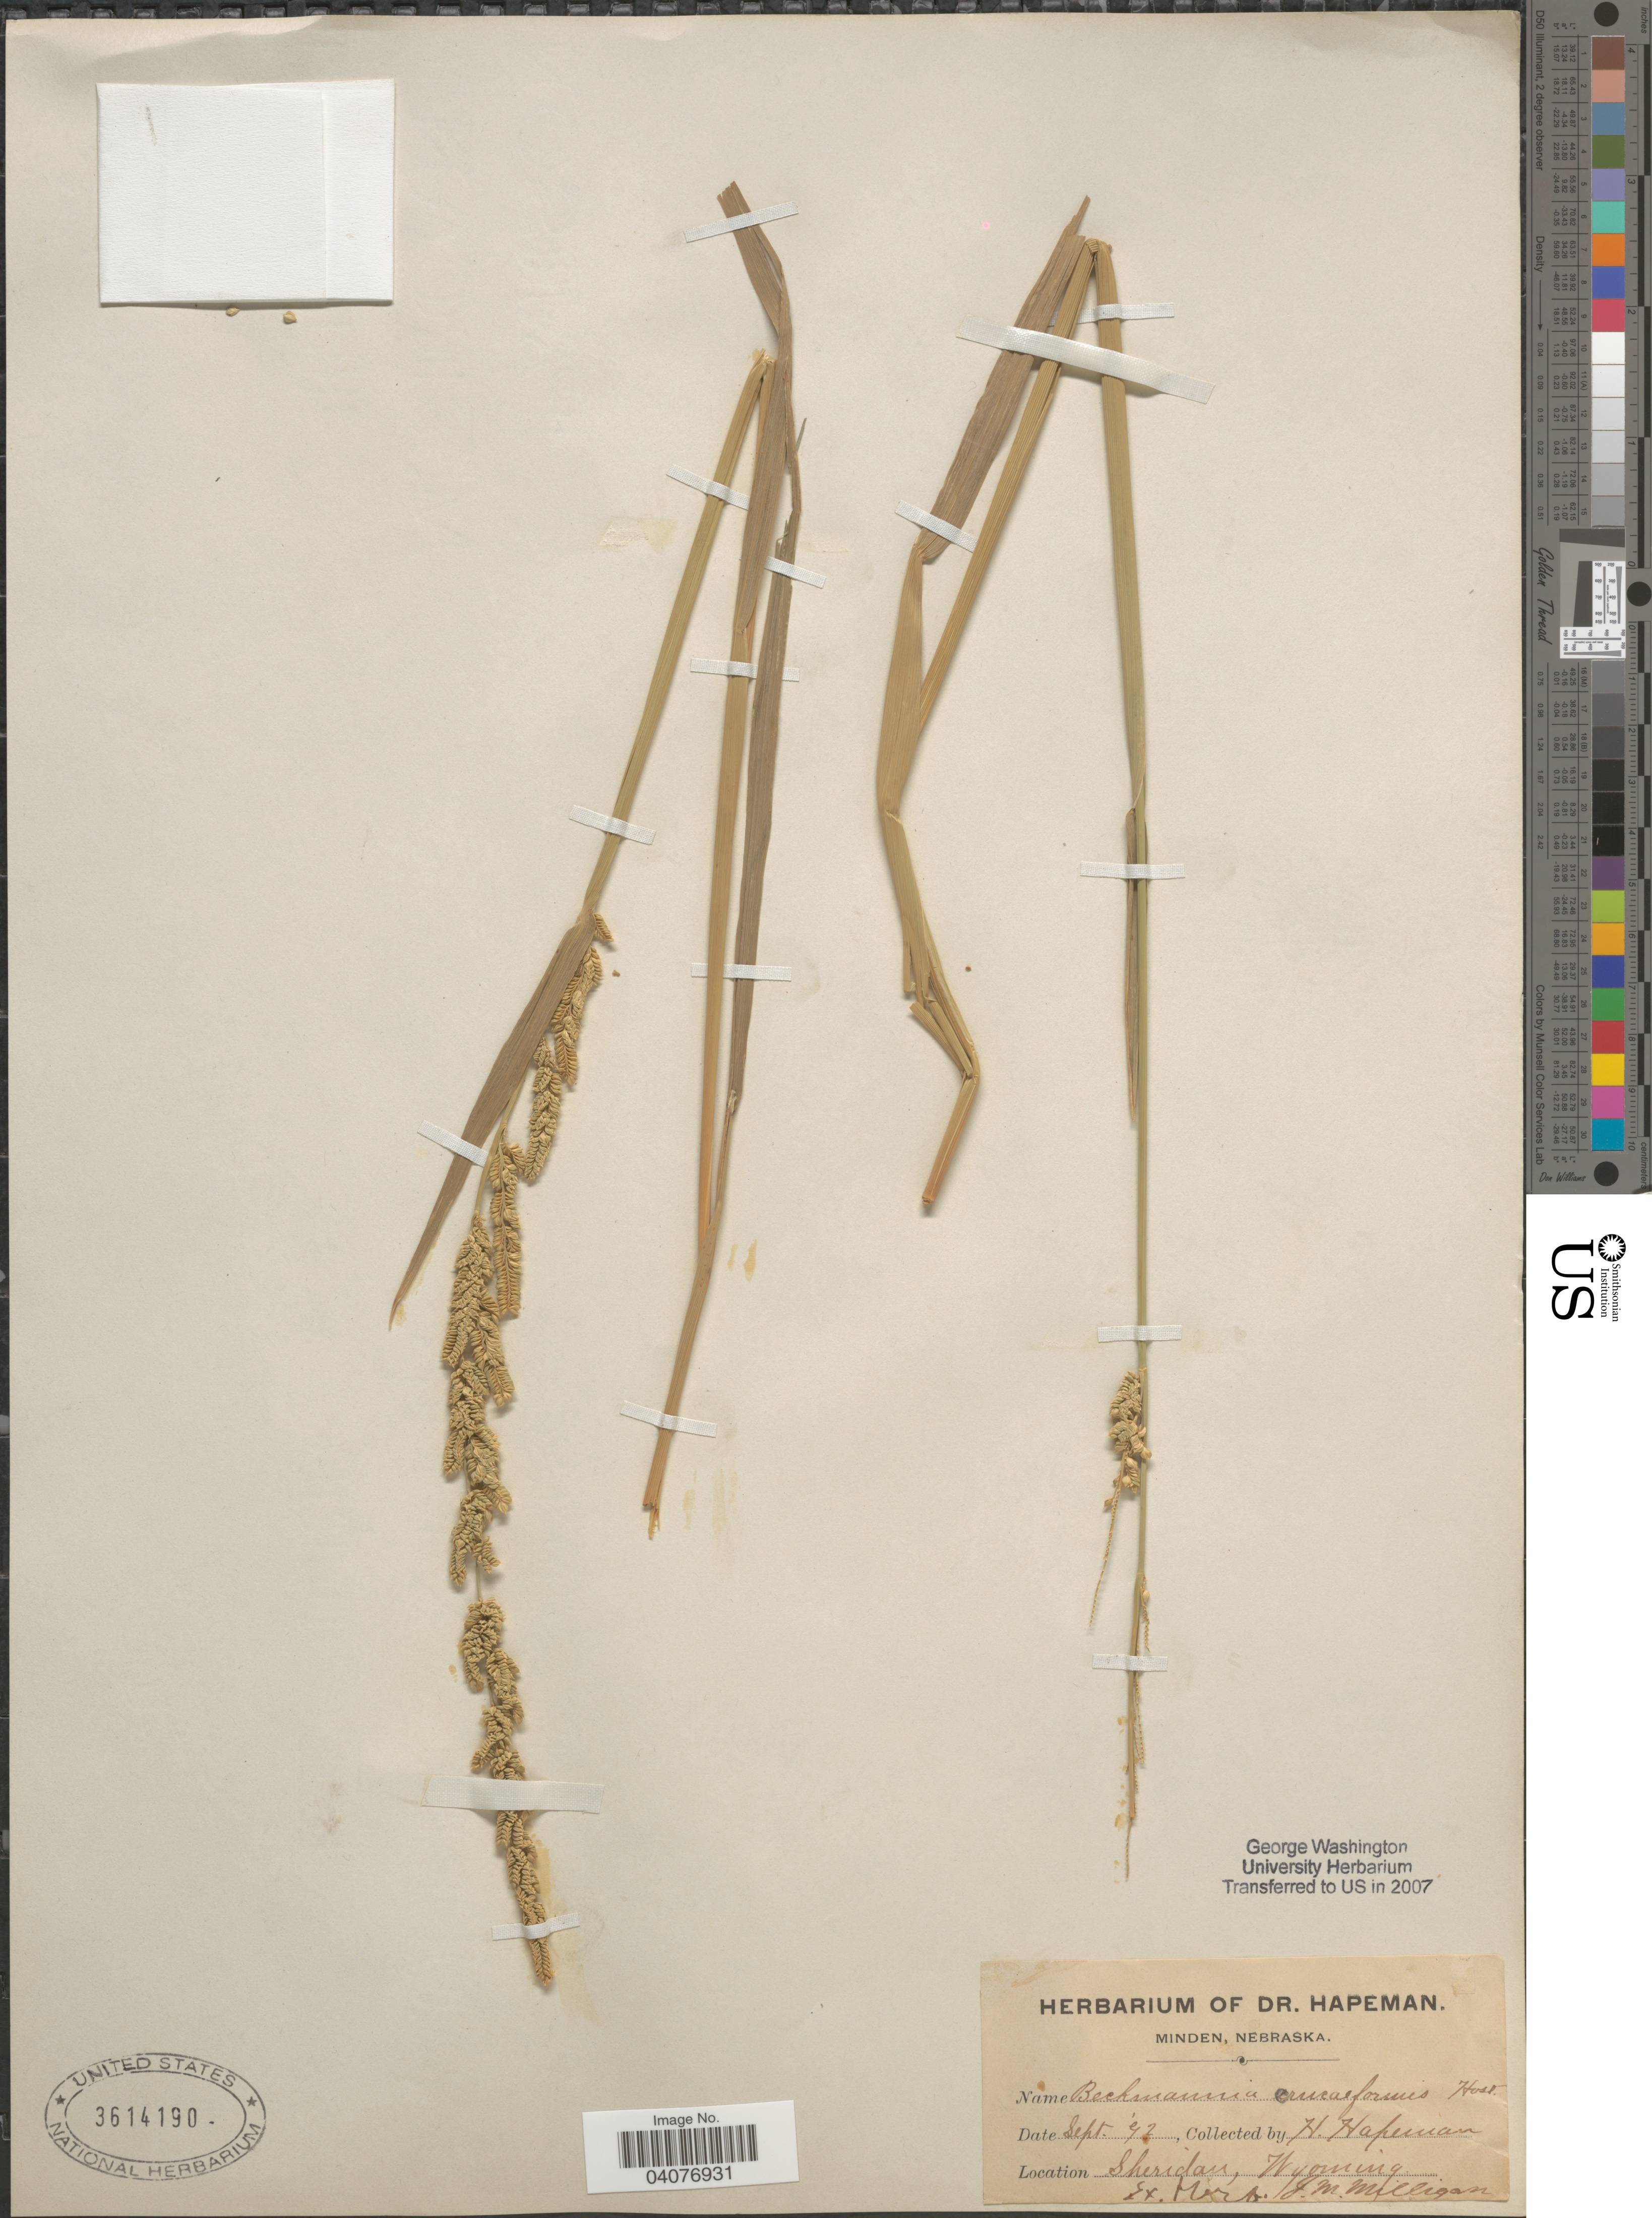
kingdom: Plantae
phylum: Tracheophyta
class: Liliopsida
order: Poales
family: Poaceae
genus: Beckmannia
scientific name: Beckmannia syzigachne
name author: (Steud.) Fernald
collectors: H. Hapeman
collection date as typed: Transcribed d/m/y: /9/92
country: United States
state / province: Wyoming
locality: Sheridan.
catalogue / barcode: US 3614190